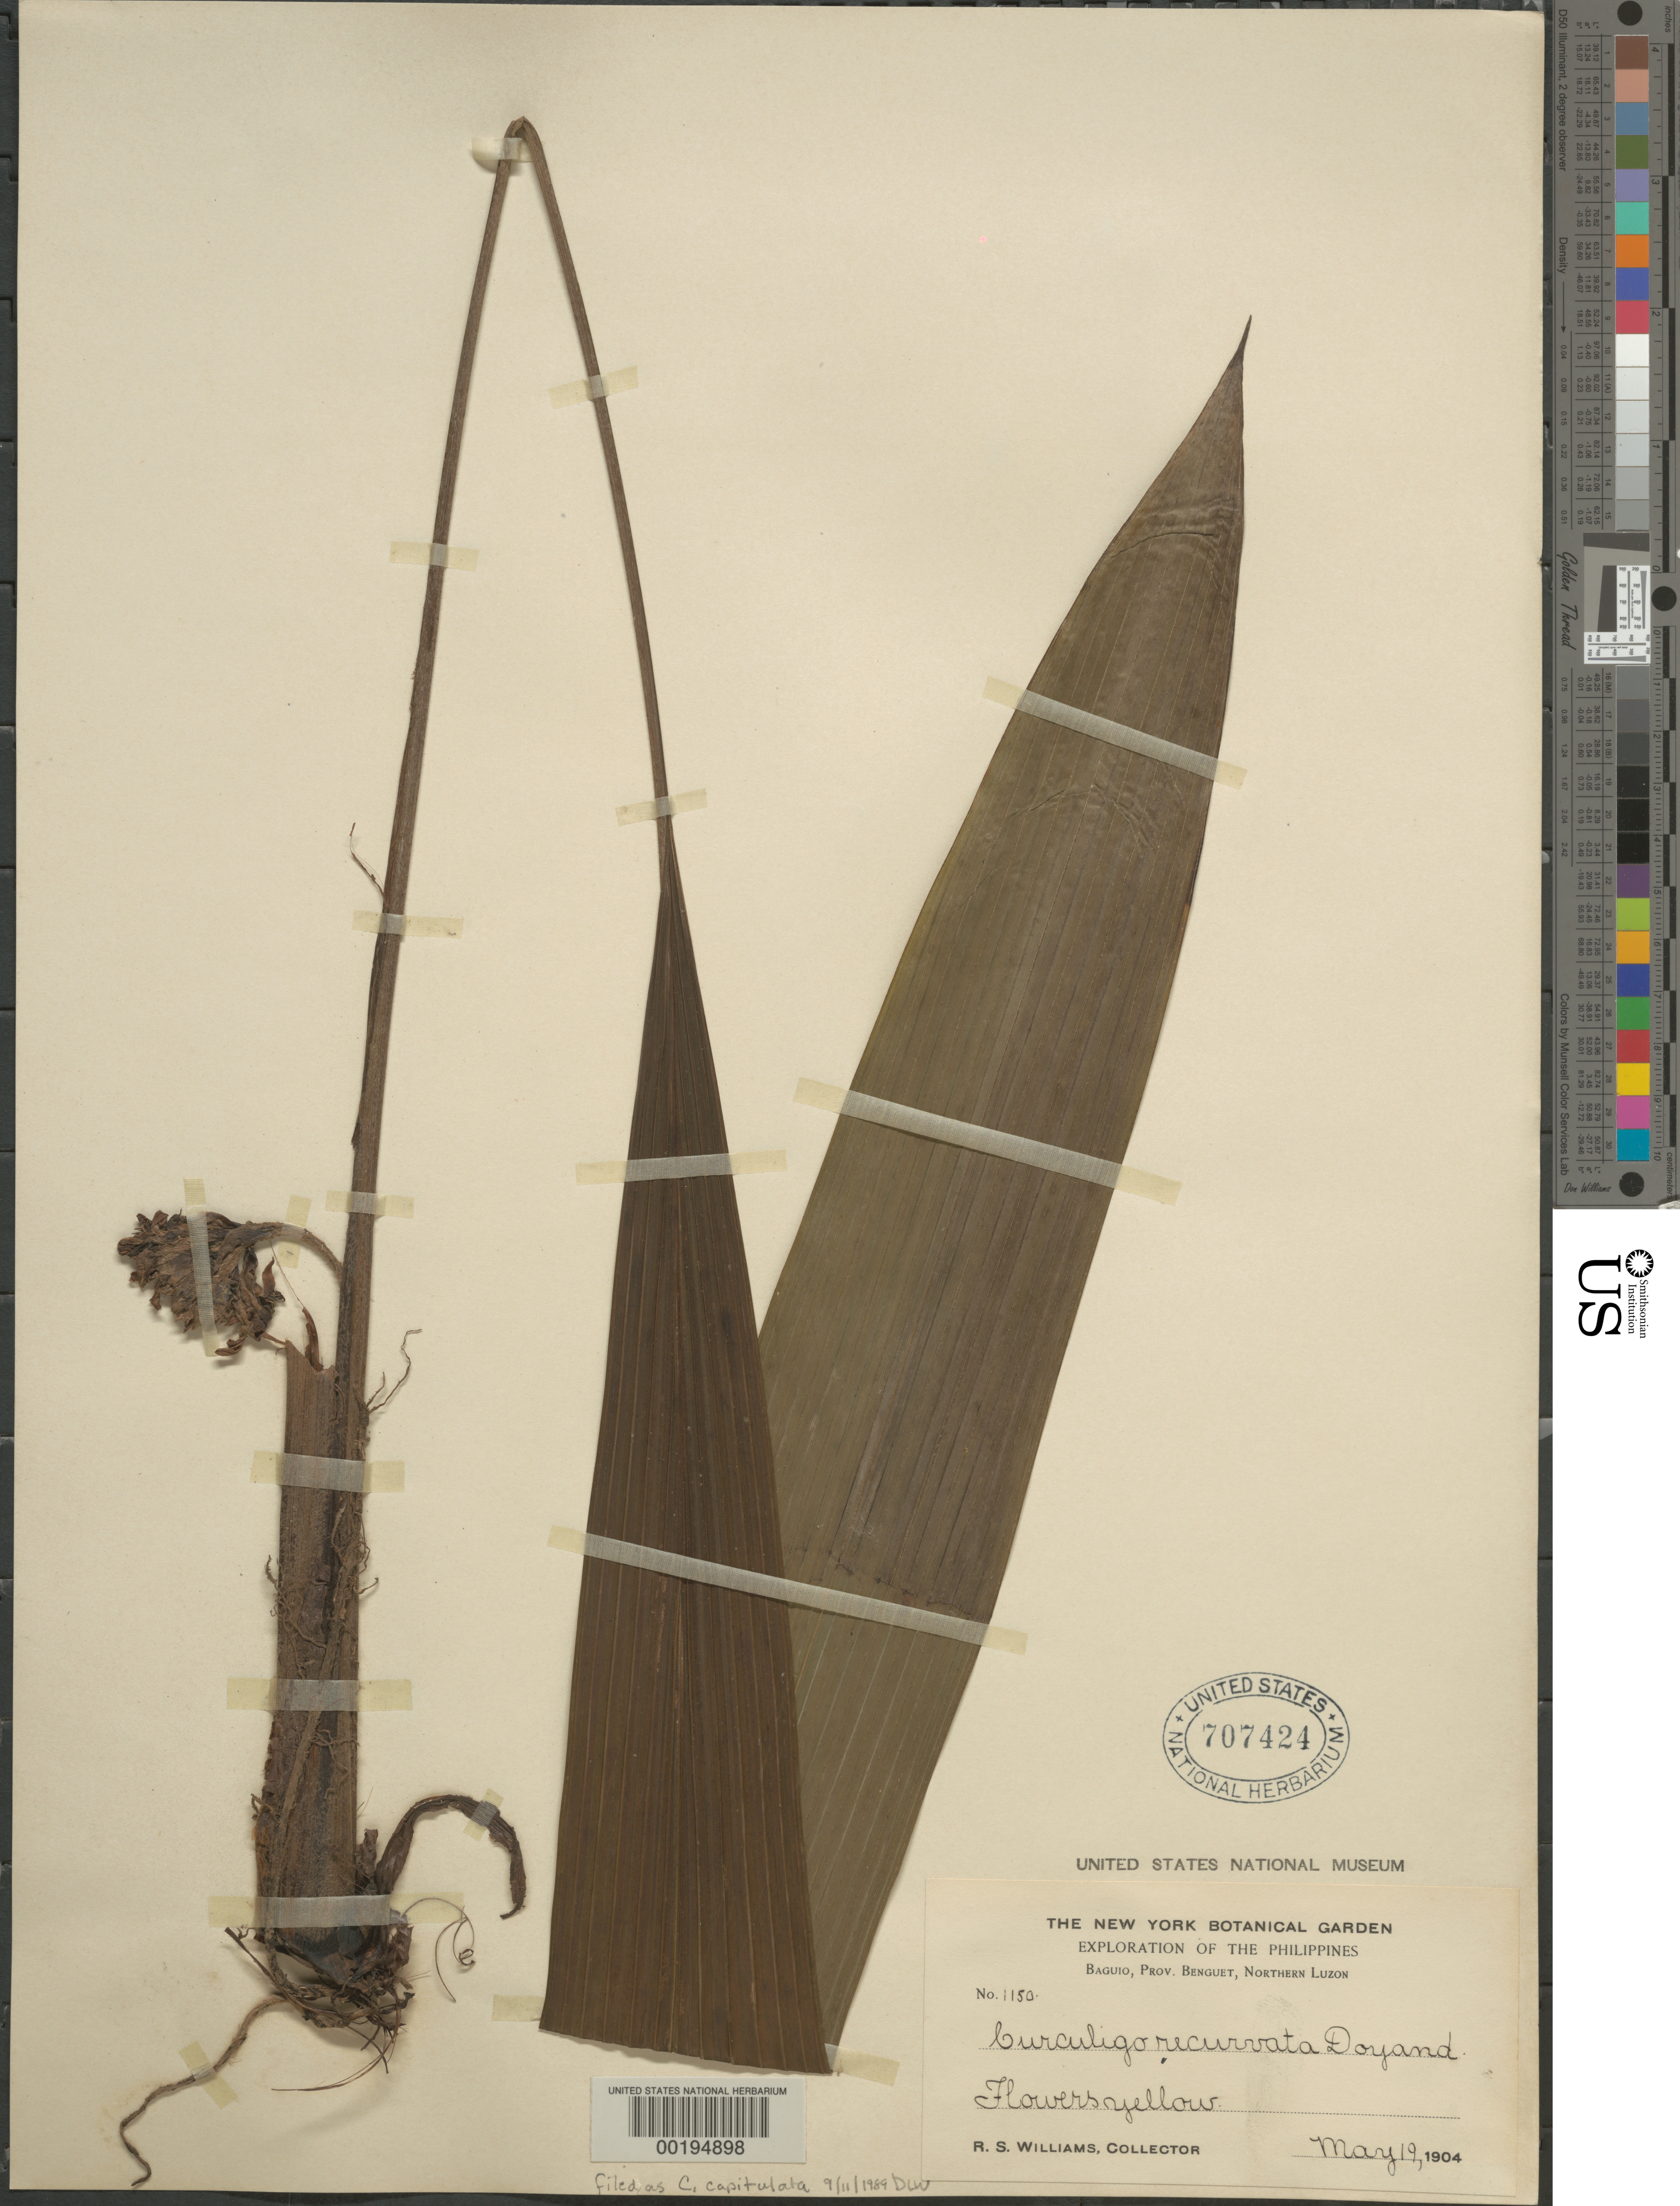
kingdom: Plantae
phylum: Tracheophyta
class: Liliopsida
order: Asparagales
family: Hypoxidaceae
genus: Curculigo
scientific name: Curculigo capitulata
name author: (Lour.) Kuntze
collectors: R. S. Williams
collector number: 1150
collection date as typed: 19 May 1904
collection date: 1904-05-19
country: Philippines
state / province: Cordillera (Administrative Region)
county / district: Benguet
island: Luzon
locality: Baguio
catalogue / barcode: US 707424